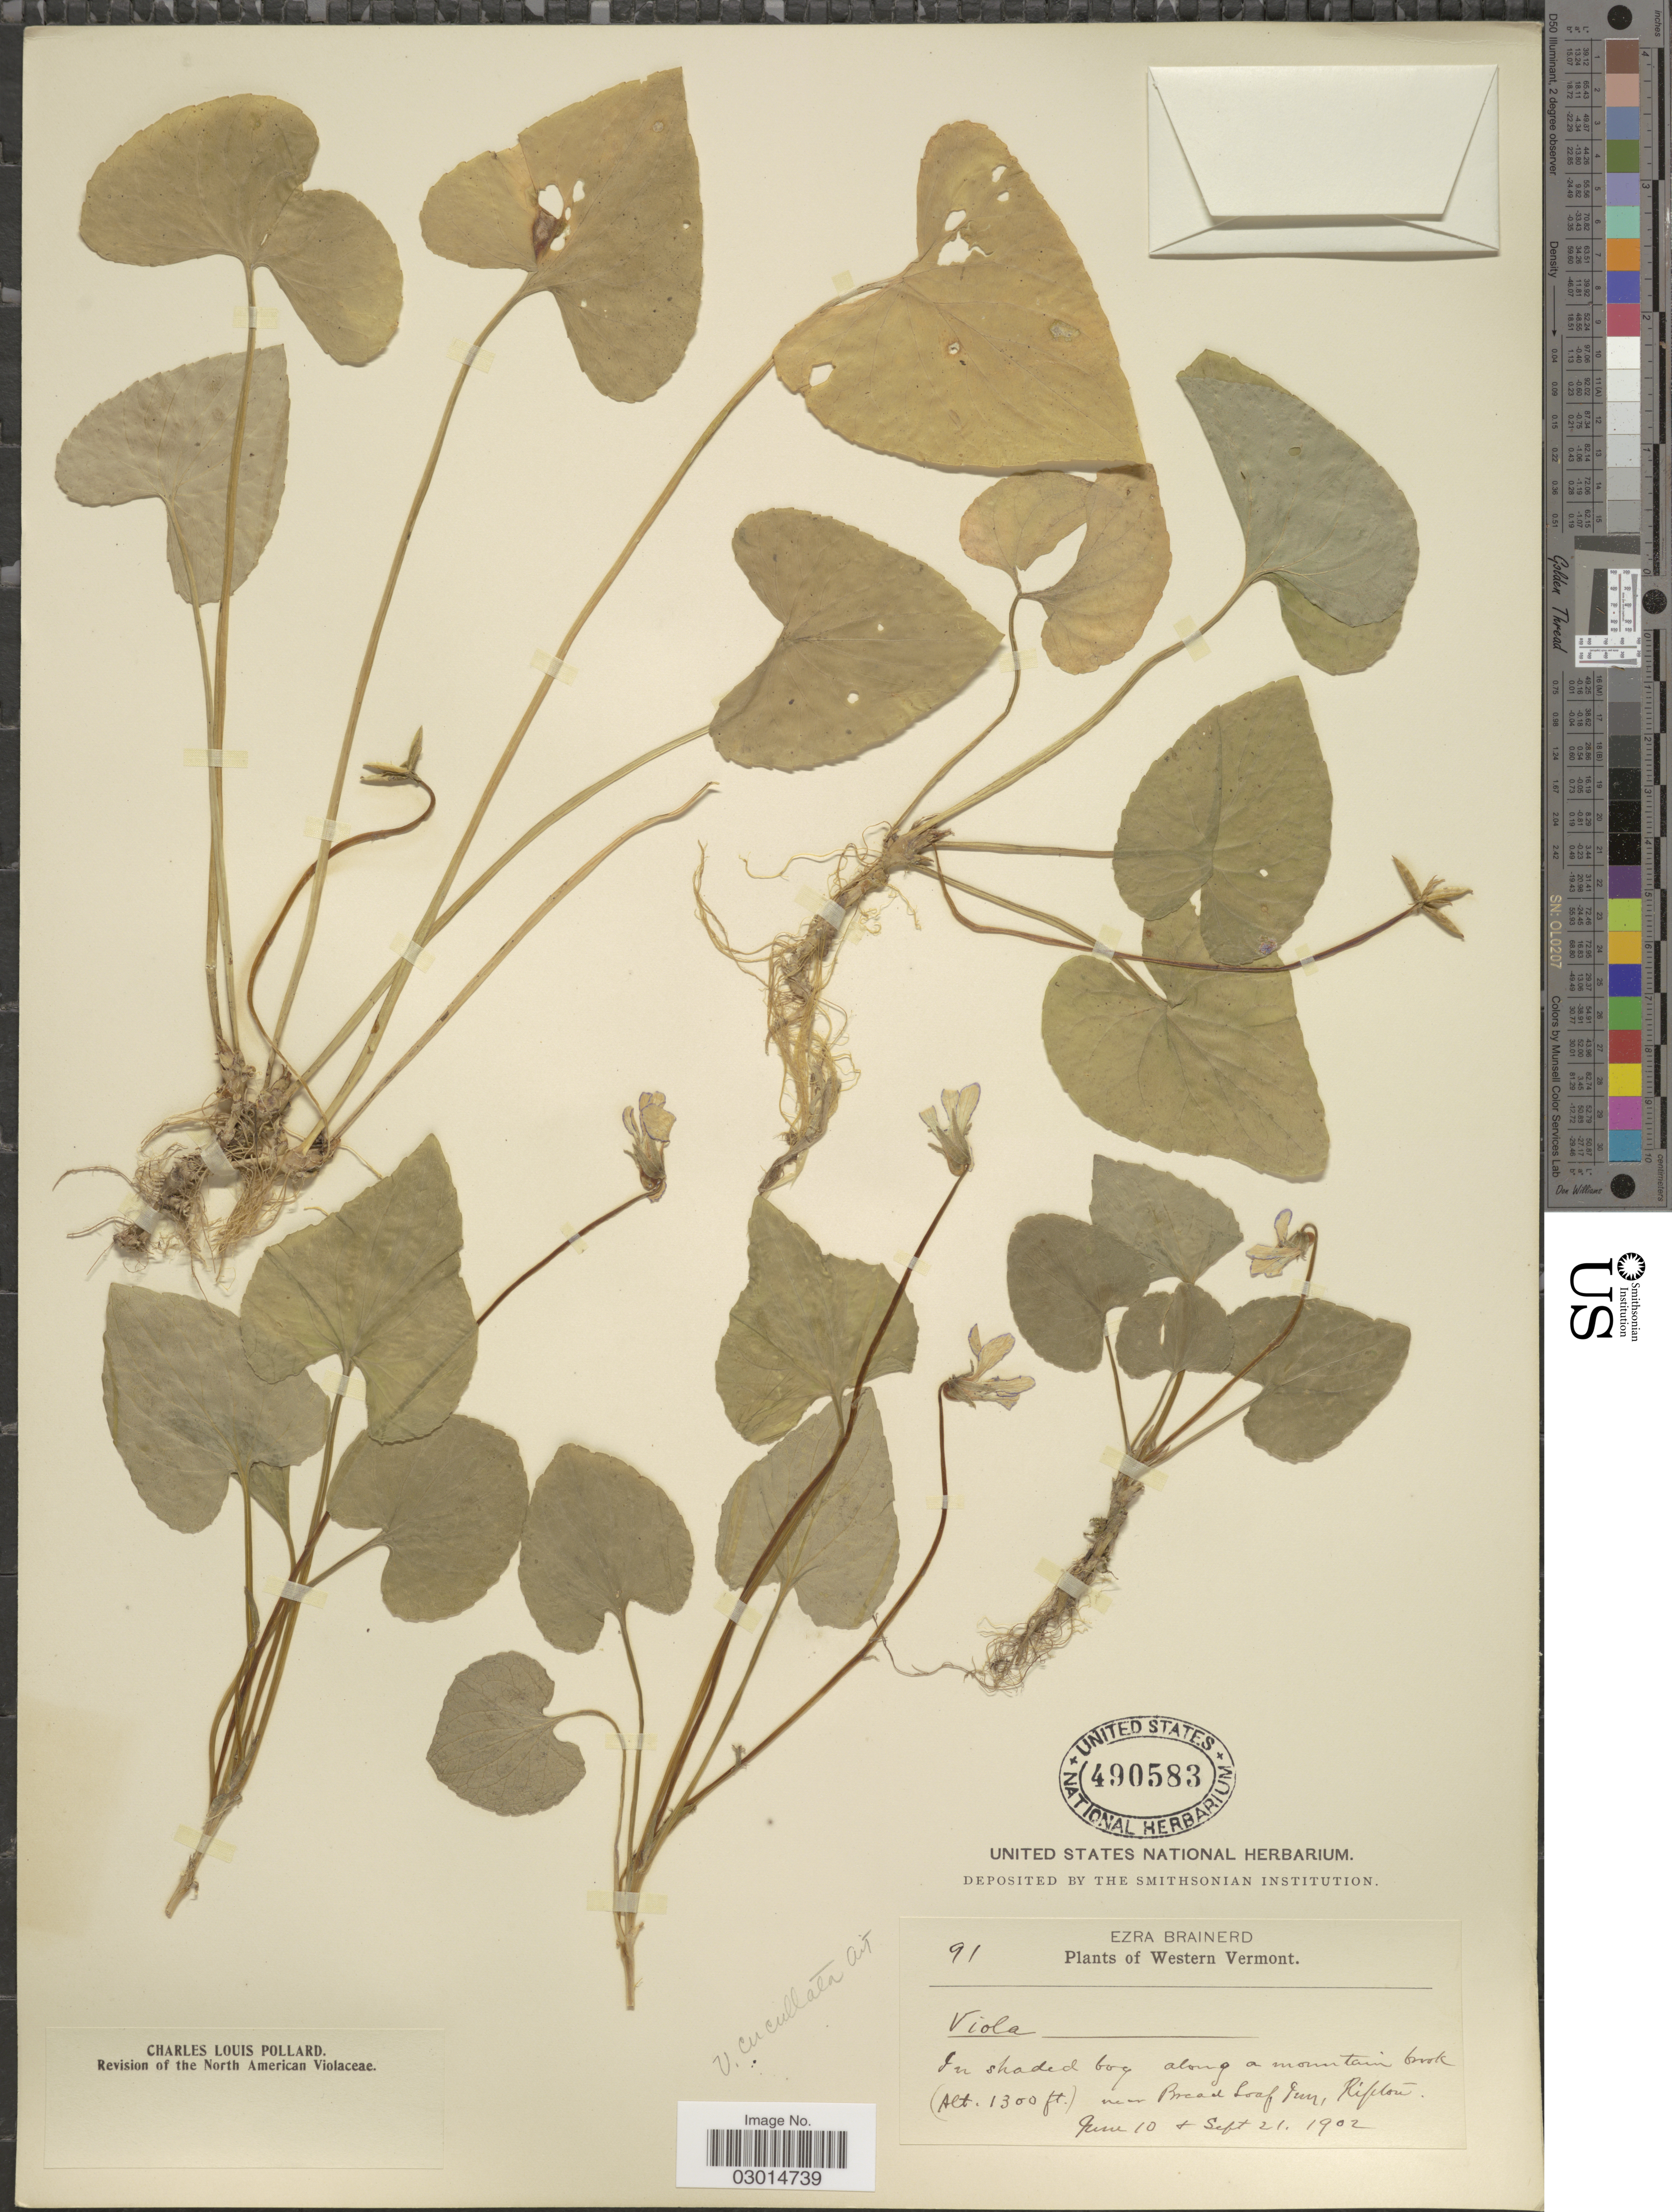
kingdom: Plantae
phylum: Tracheophyta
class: Magnoliopsida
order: Malpighiales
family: Violaceae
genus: Viola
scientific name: Viola cucullata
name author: Aiton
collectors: E. Brainerd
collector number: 91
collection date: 1902-06-10/1902-09-21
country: United States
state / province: Vermont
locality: Western Vermont. In a shaded bog along a mountain brook near Bread Loaf Inn, Ripton.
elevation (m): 396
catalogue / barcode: US 490583